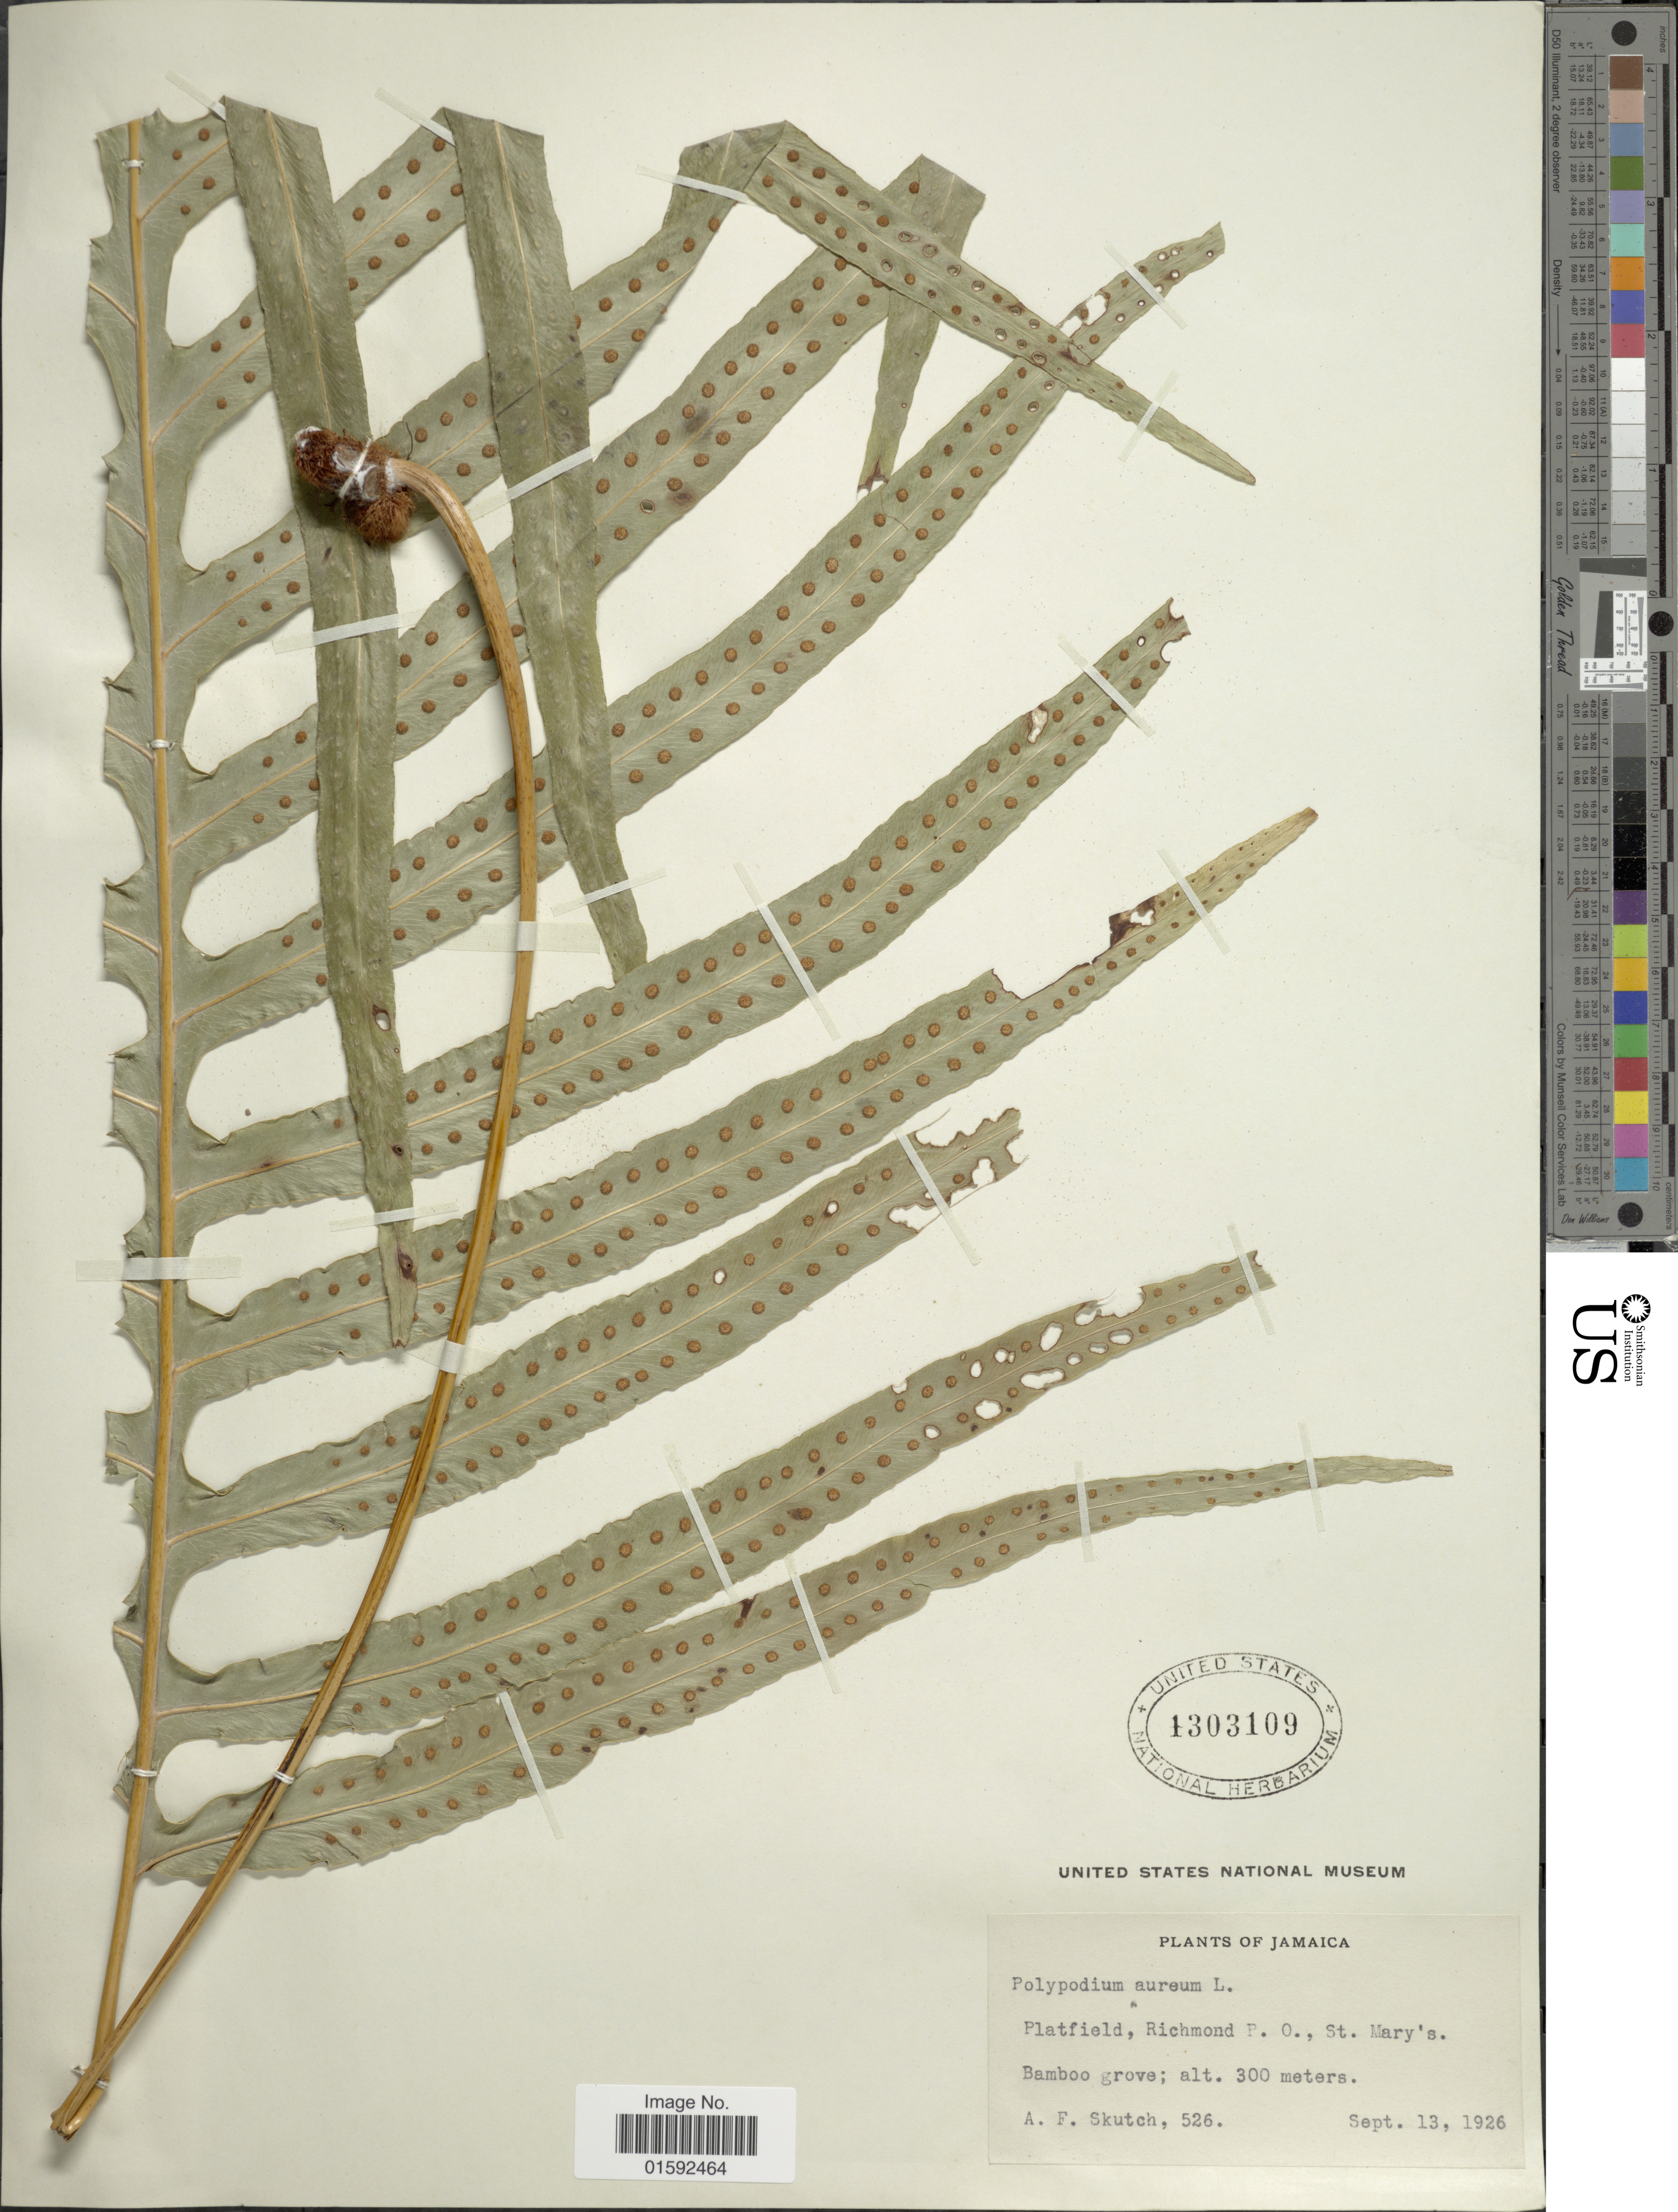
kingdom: Plantae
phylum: Tracheophyta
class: Polypodiopsida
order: Polypodiales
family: Polypodiaceae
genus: Phlebodium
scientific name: Phlebodium pseudoaureum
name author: (Cav.) Lellinger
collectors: A. F. Skutch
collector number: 526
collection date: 1926-09-13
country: Jamaica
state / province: Saint Mary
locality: Jamaica, Platfield, Richmond P.O., St. Mary's, Bamboo grove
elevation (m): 300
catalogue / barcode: US 1303109